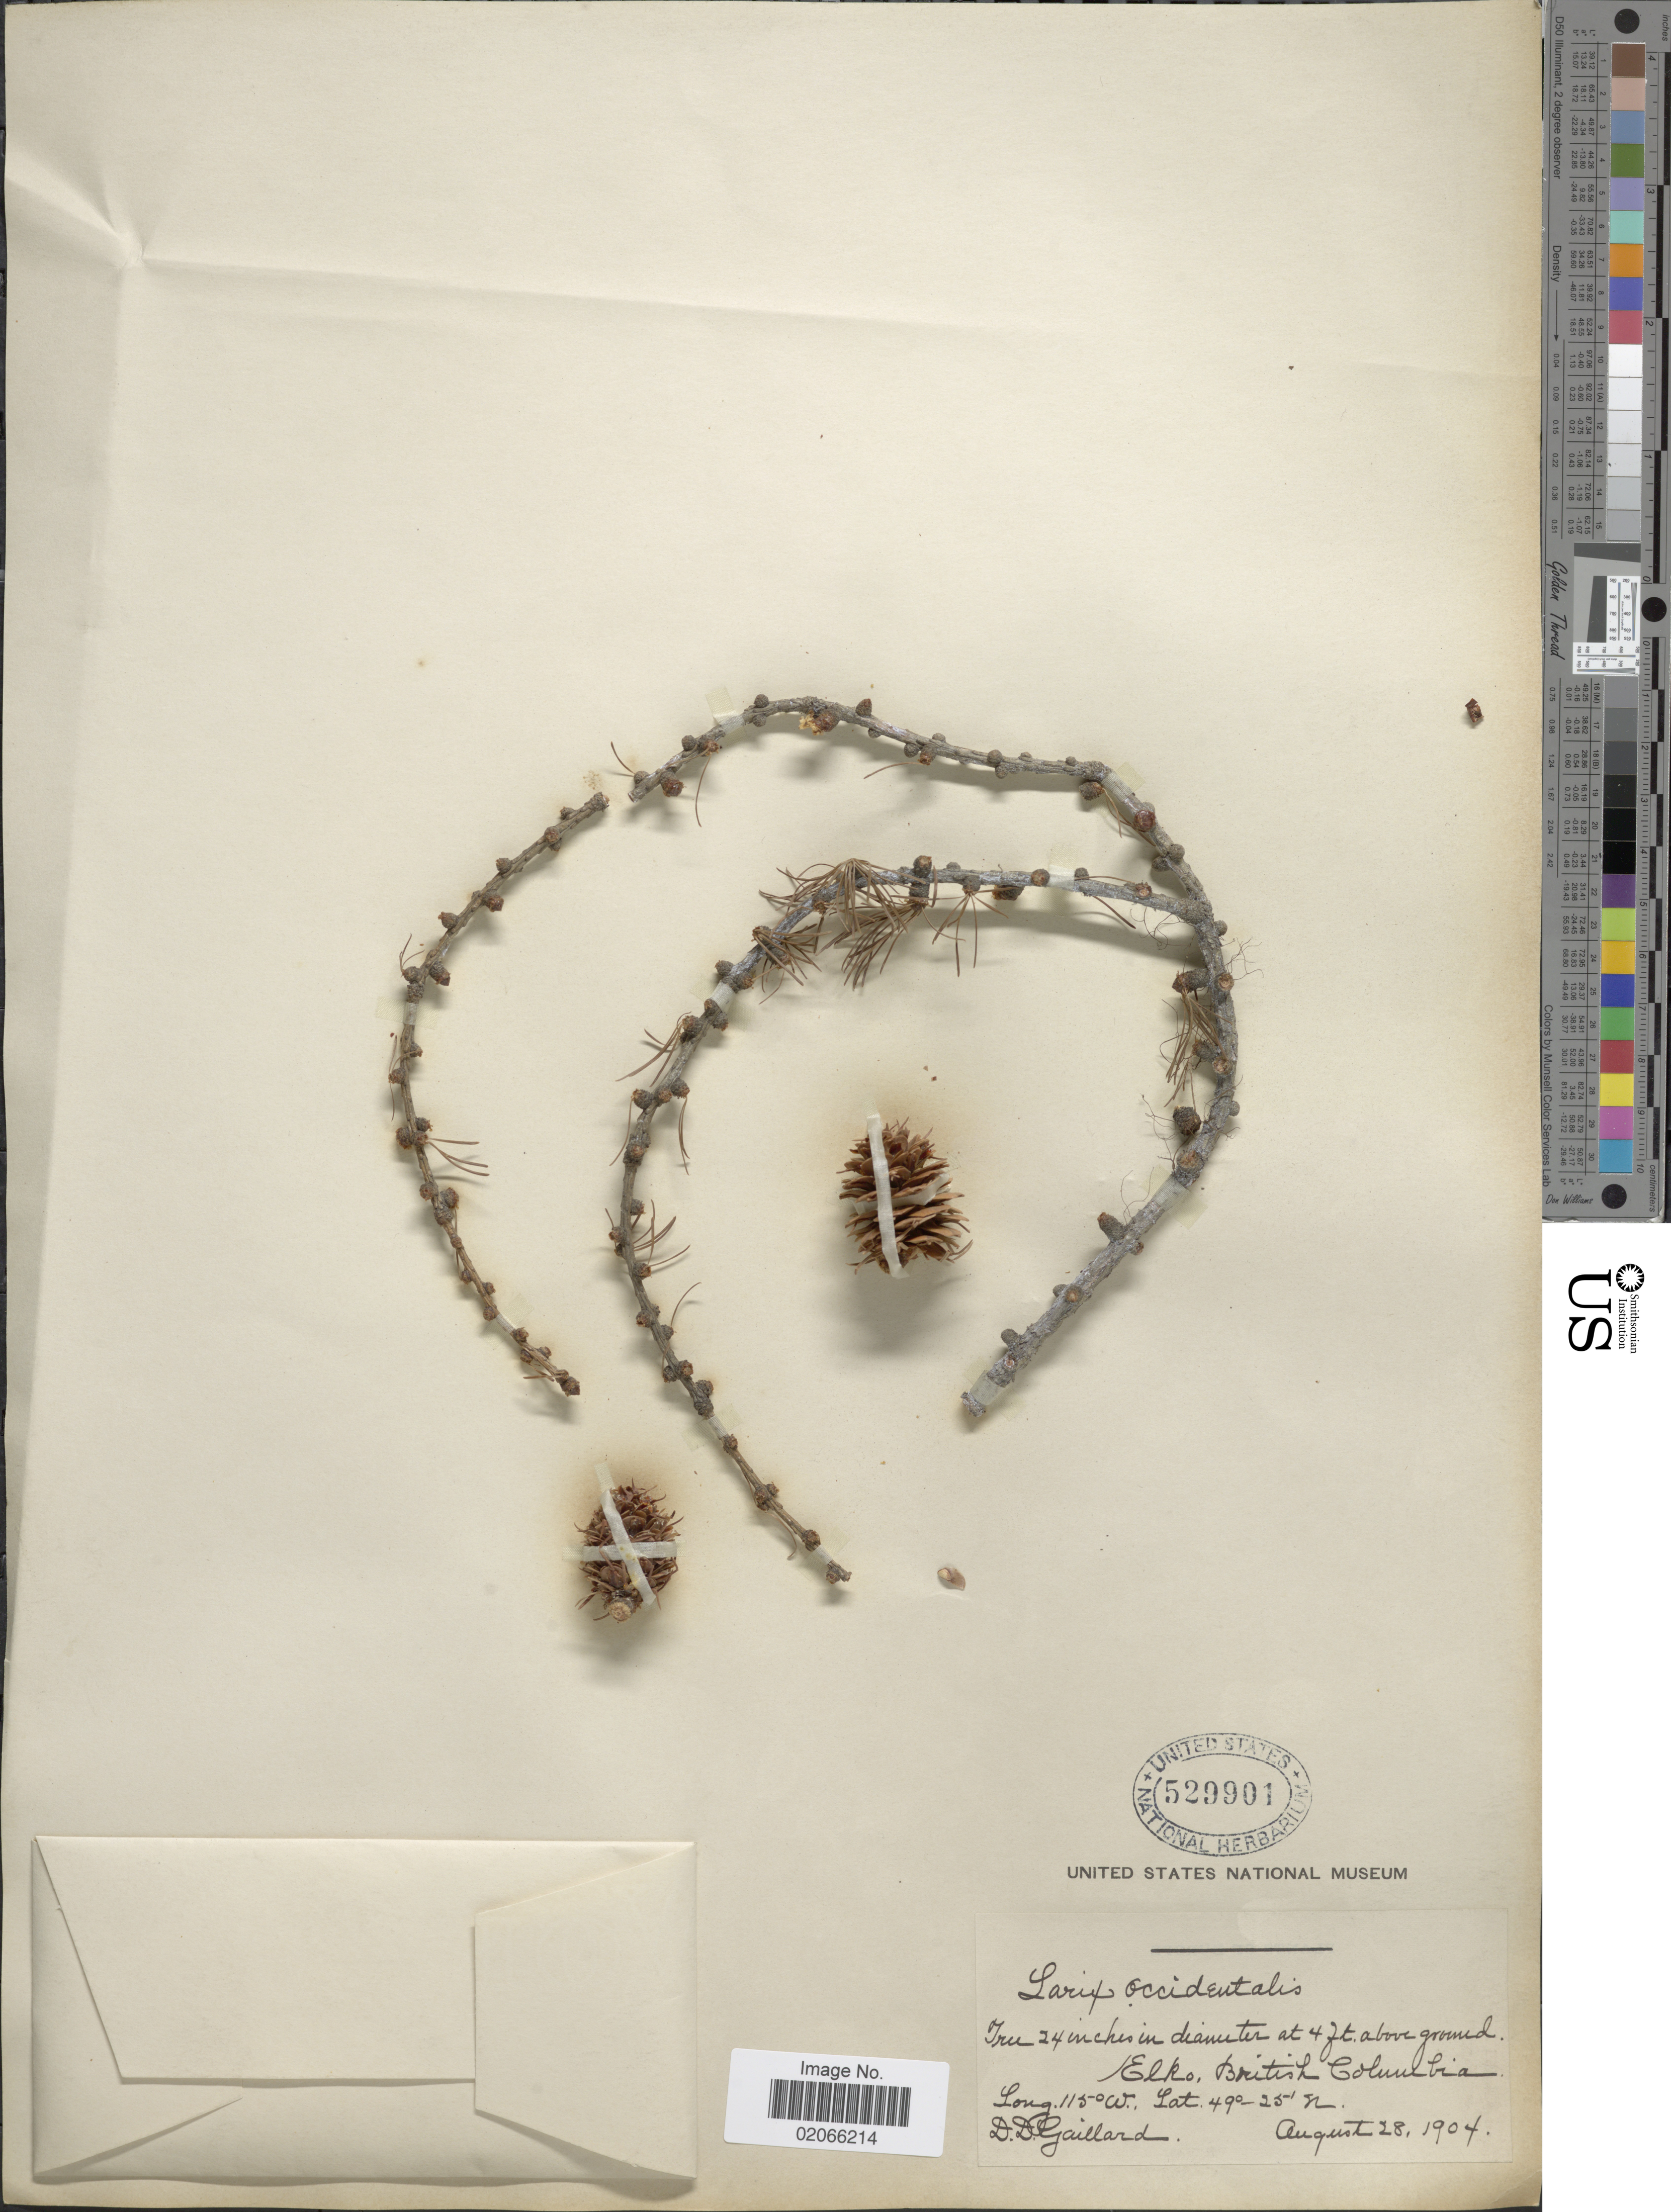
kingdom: Plantae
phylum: Tracheophyta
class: Pinopsida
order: Pinales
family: Pinaceae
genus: Larix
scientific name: Larix occidentalis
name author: Nutt.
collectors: D. Gaillard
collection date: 1904-08-28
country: Canada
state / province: British Columbia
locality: Elko, British Columbia.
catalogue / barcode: US 529901